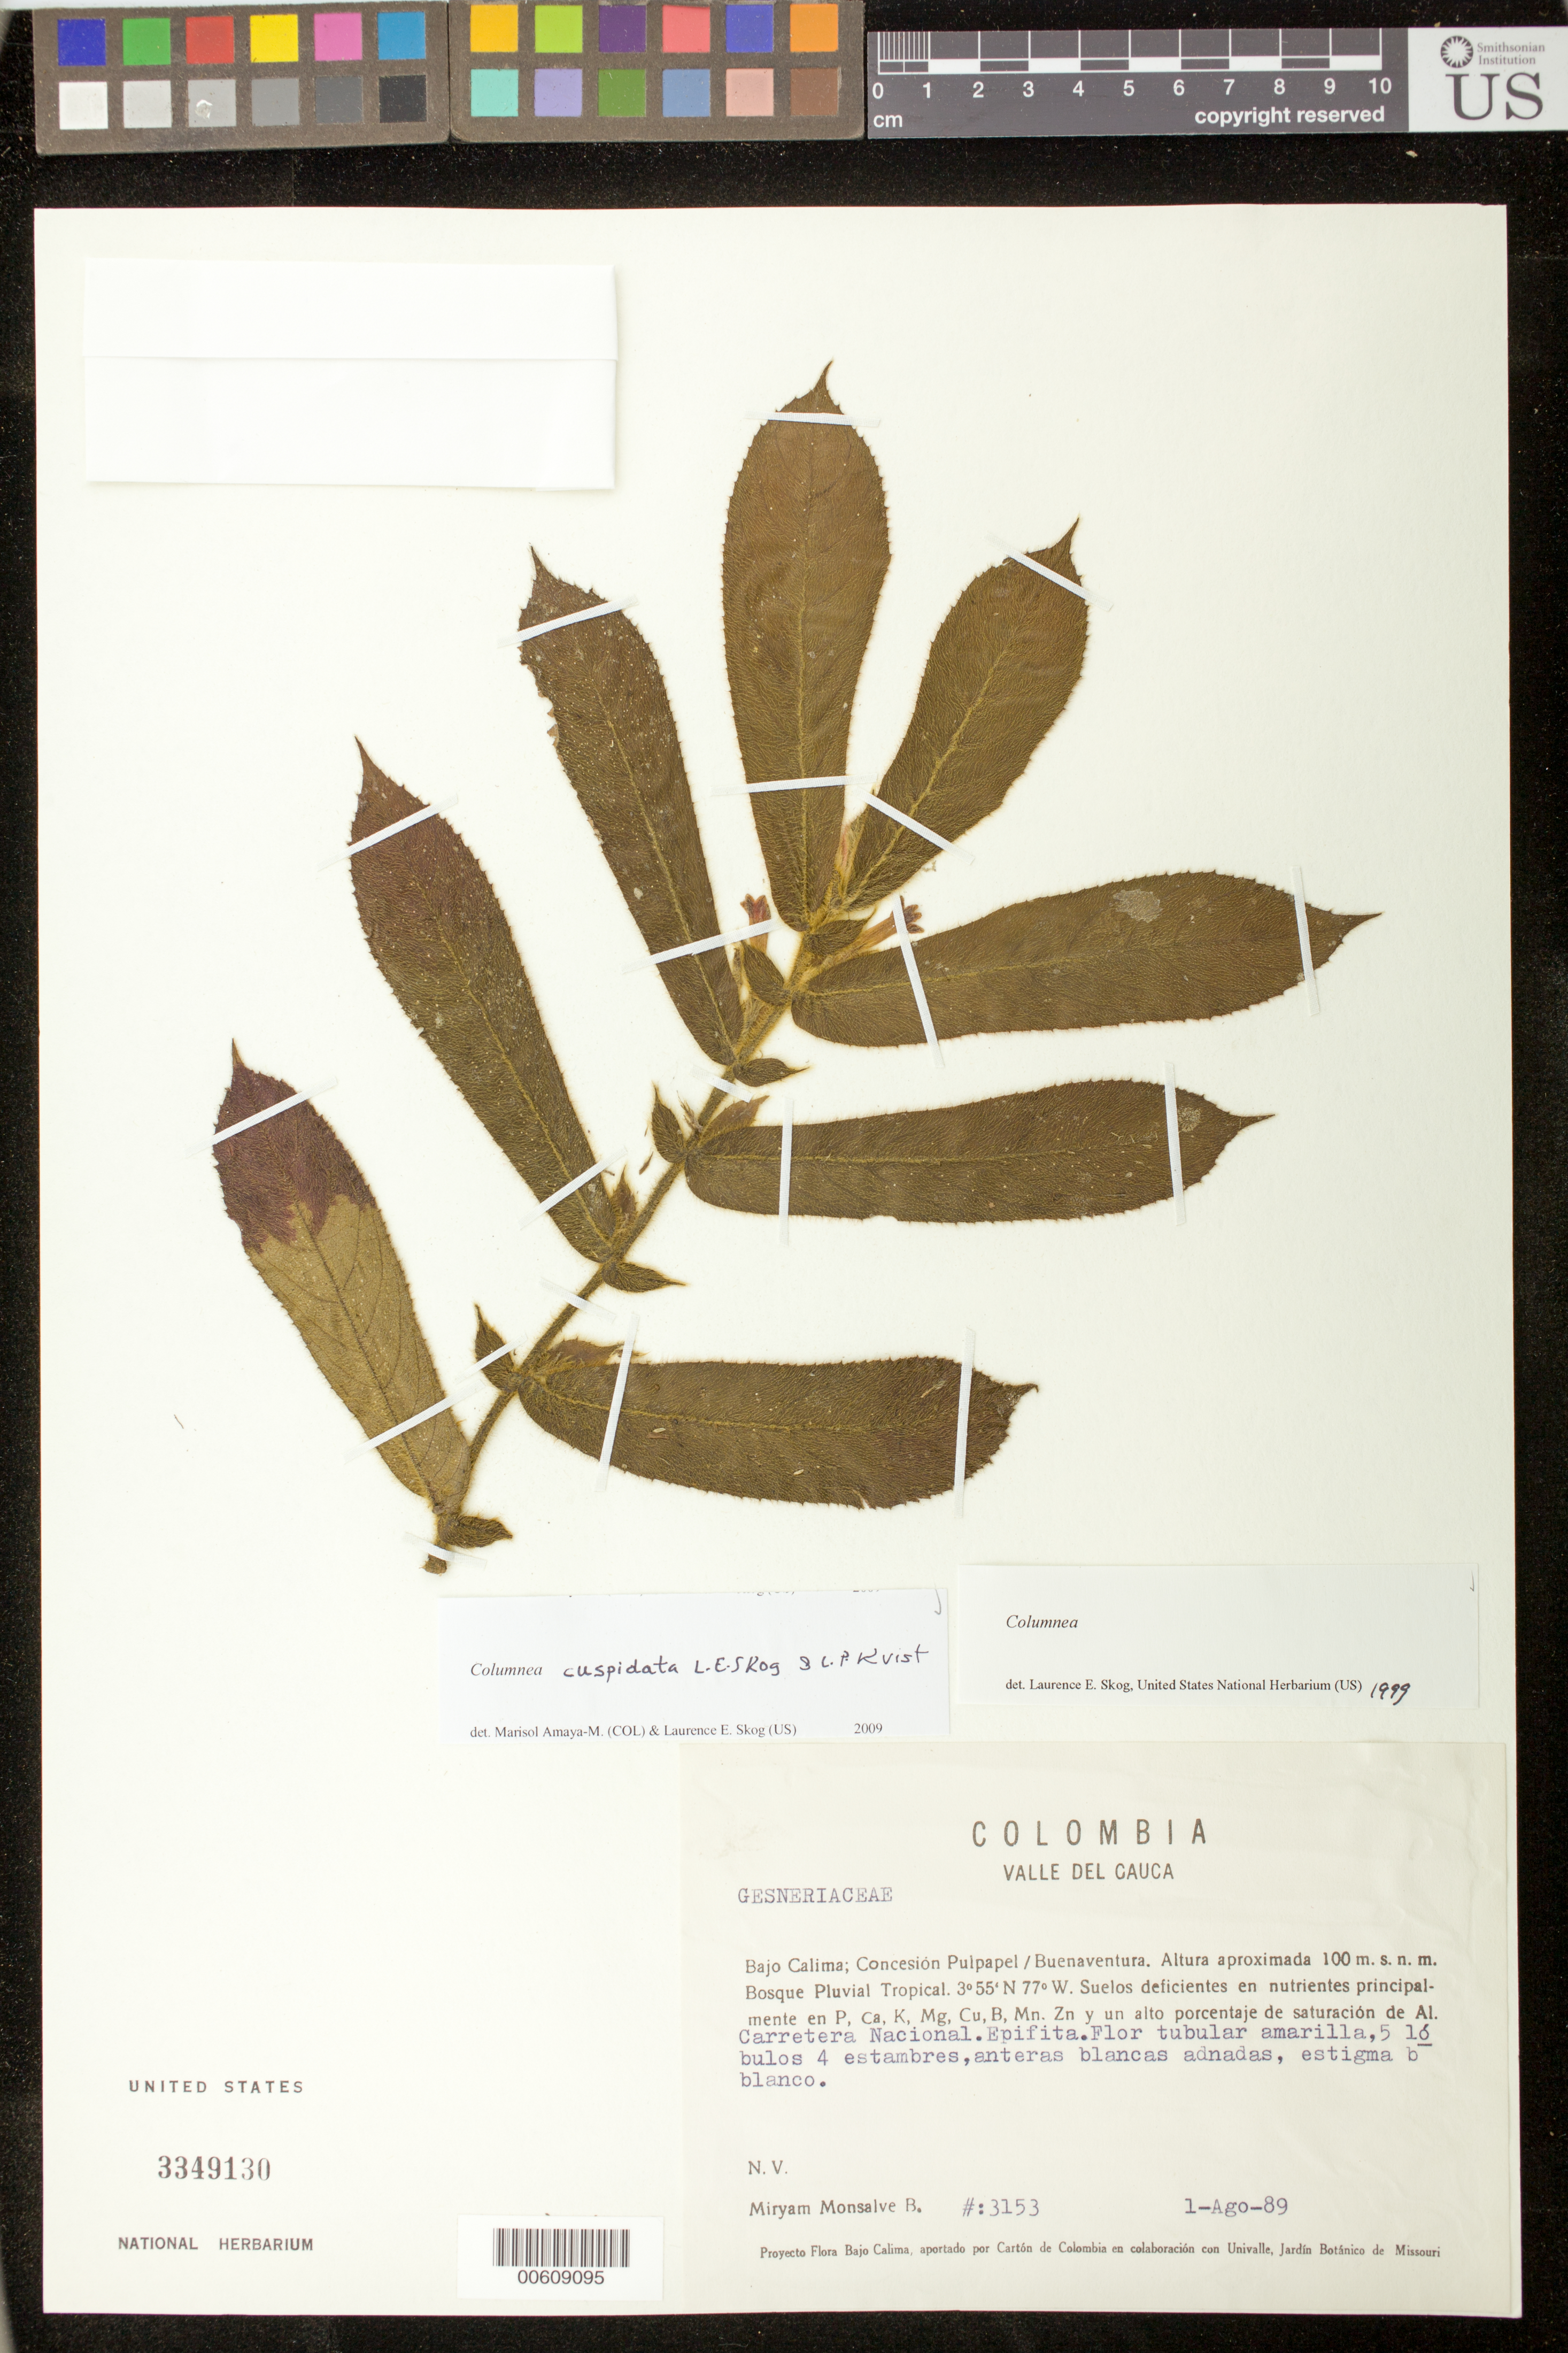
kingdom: Plantae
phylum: Tracheophyta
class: Magnoliopsida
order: Lamiales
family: Gesneriaceae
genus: Columnea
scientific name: Columnea cuspidata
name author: L.E. Skog & L.P. Kvist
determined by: Amaya-Márquez, M.; Skog, Laurence E.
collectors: M. Monsalve B.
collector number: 3153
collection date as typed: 01 Aug 1989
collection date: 1989-08-01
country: Colombia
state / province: Valle del Cauca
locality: Bajo Calima; Concesión Pulpapel/Buenaventura; Carretera Nacional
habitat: Bosque pluvial tropical; suelos deficientes en nutrientes principalmente en P, Ca, K, Mg, Cu, B, Mn, Zn y un alto porcentaje de saturación de Al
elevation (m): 100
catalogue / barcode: US 3349130